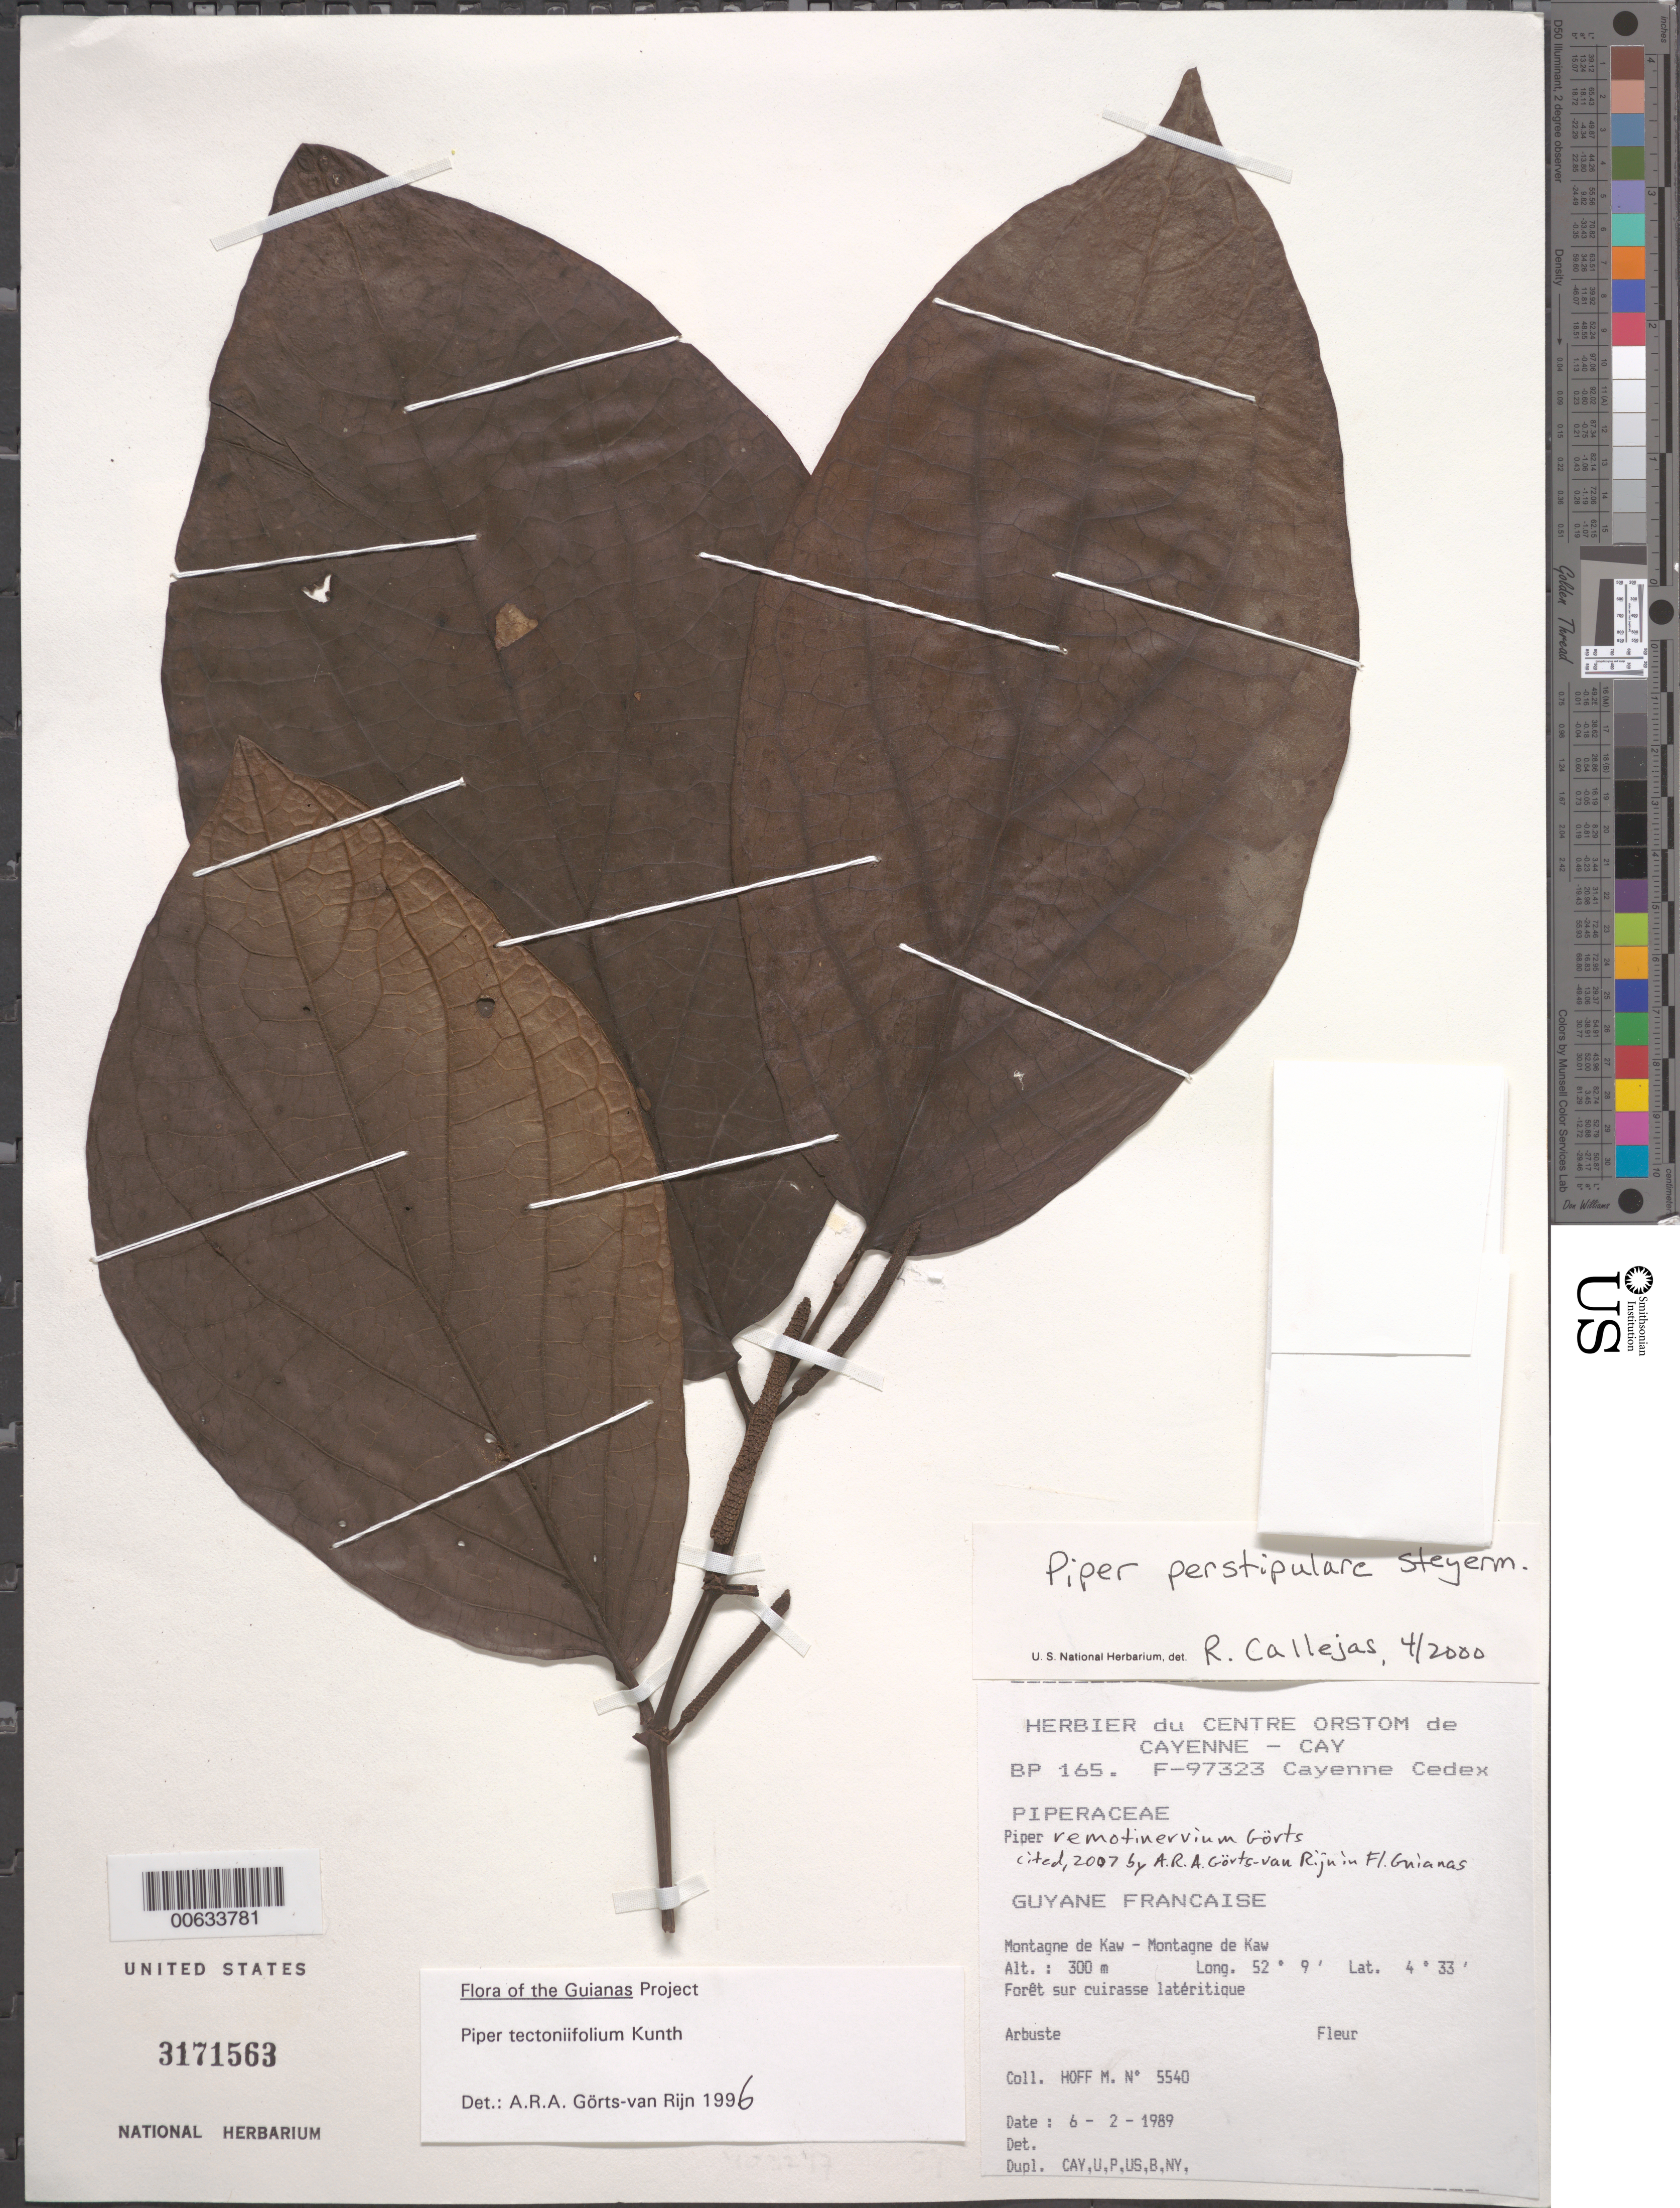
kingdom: Plantae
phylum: Tracheophyta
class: Magnoliopsida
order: Piperales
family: Piperaceae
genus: Piper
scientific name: Piper perstipulare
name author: Steyerm.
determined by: Callejas, Ricardo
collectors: M. Hoff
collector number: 5540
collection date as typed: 6-Feb-89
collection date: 1989-02-06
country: French Guiana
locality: Montagne de Kaw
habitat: Forêt sur cuirasse latéritique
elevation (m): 300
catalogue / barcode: US 3171563